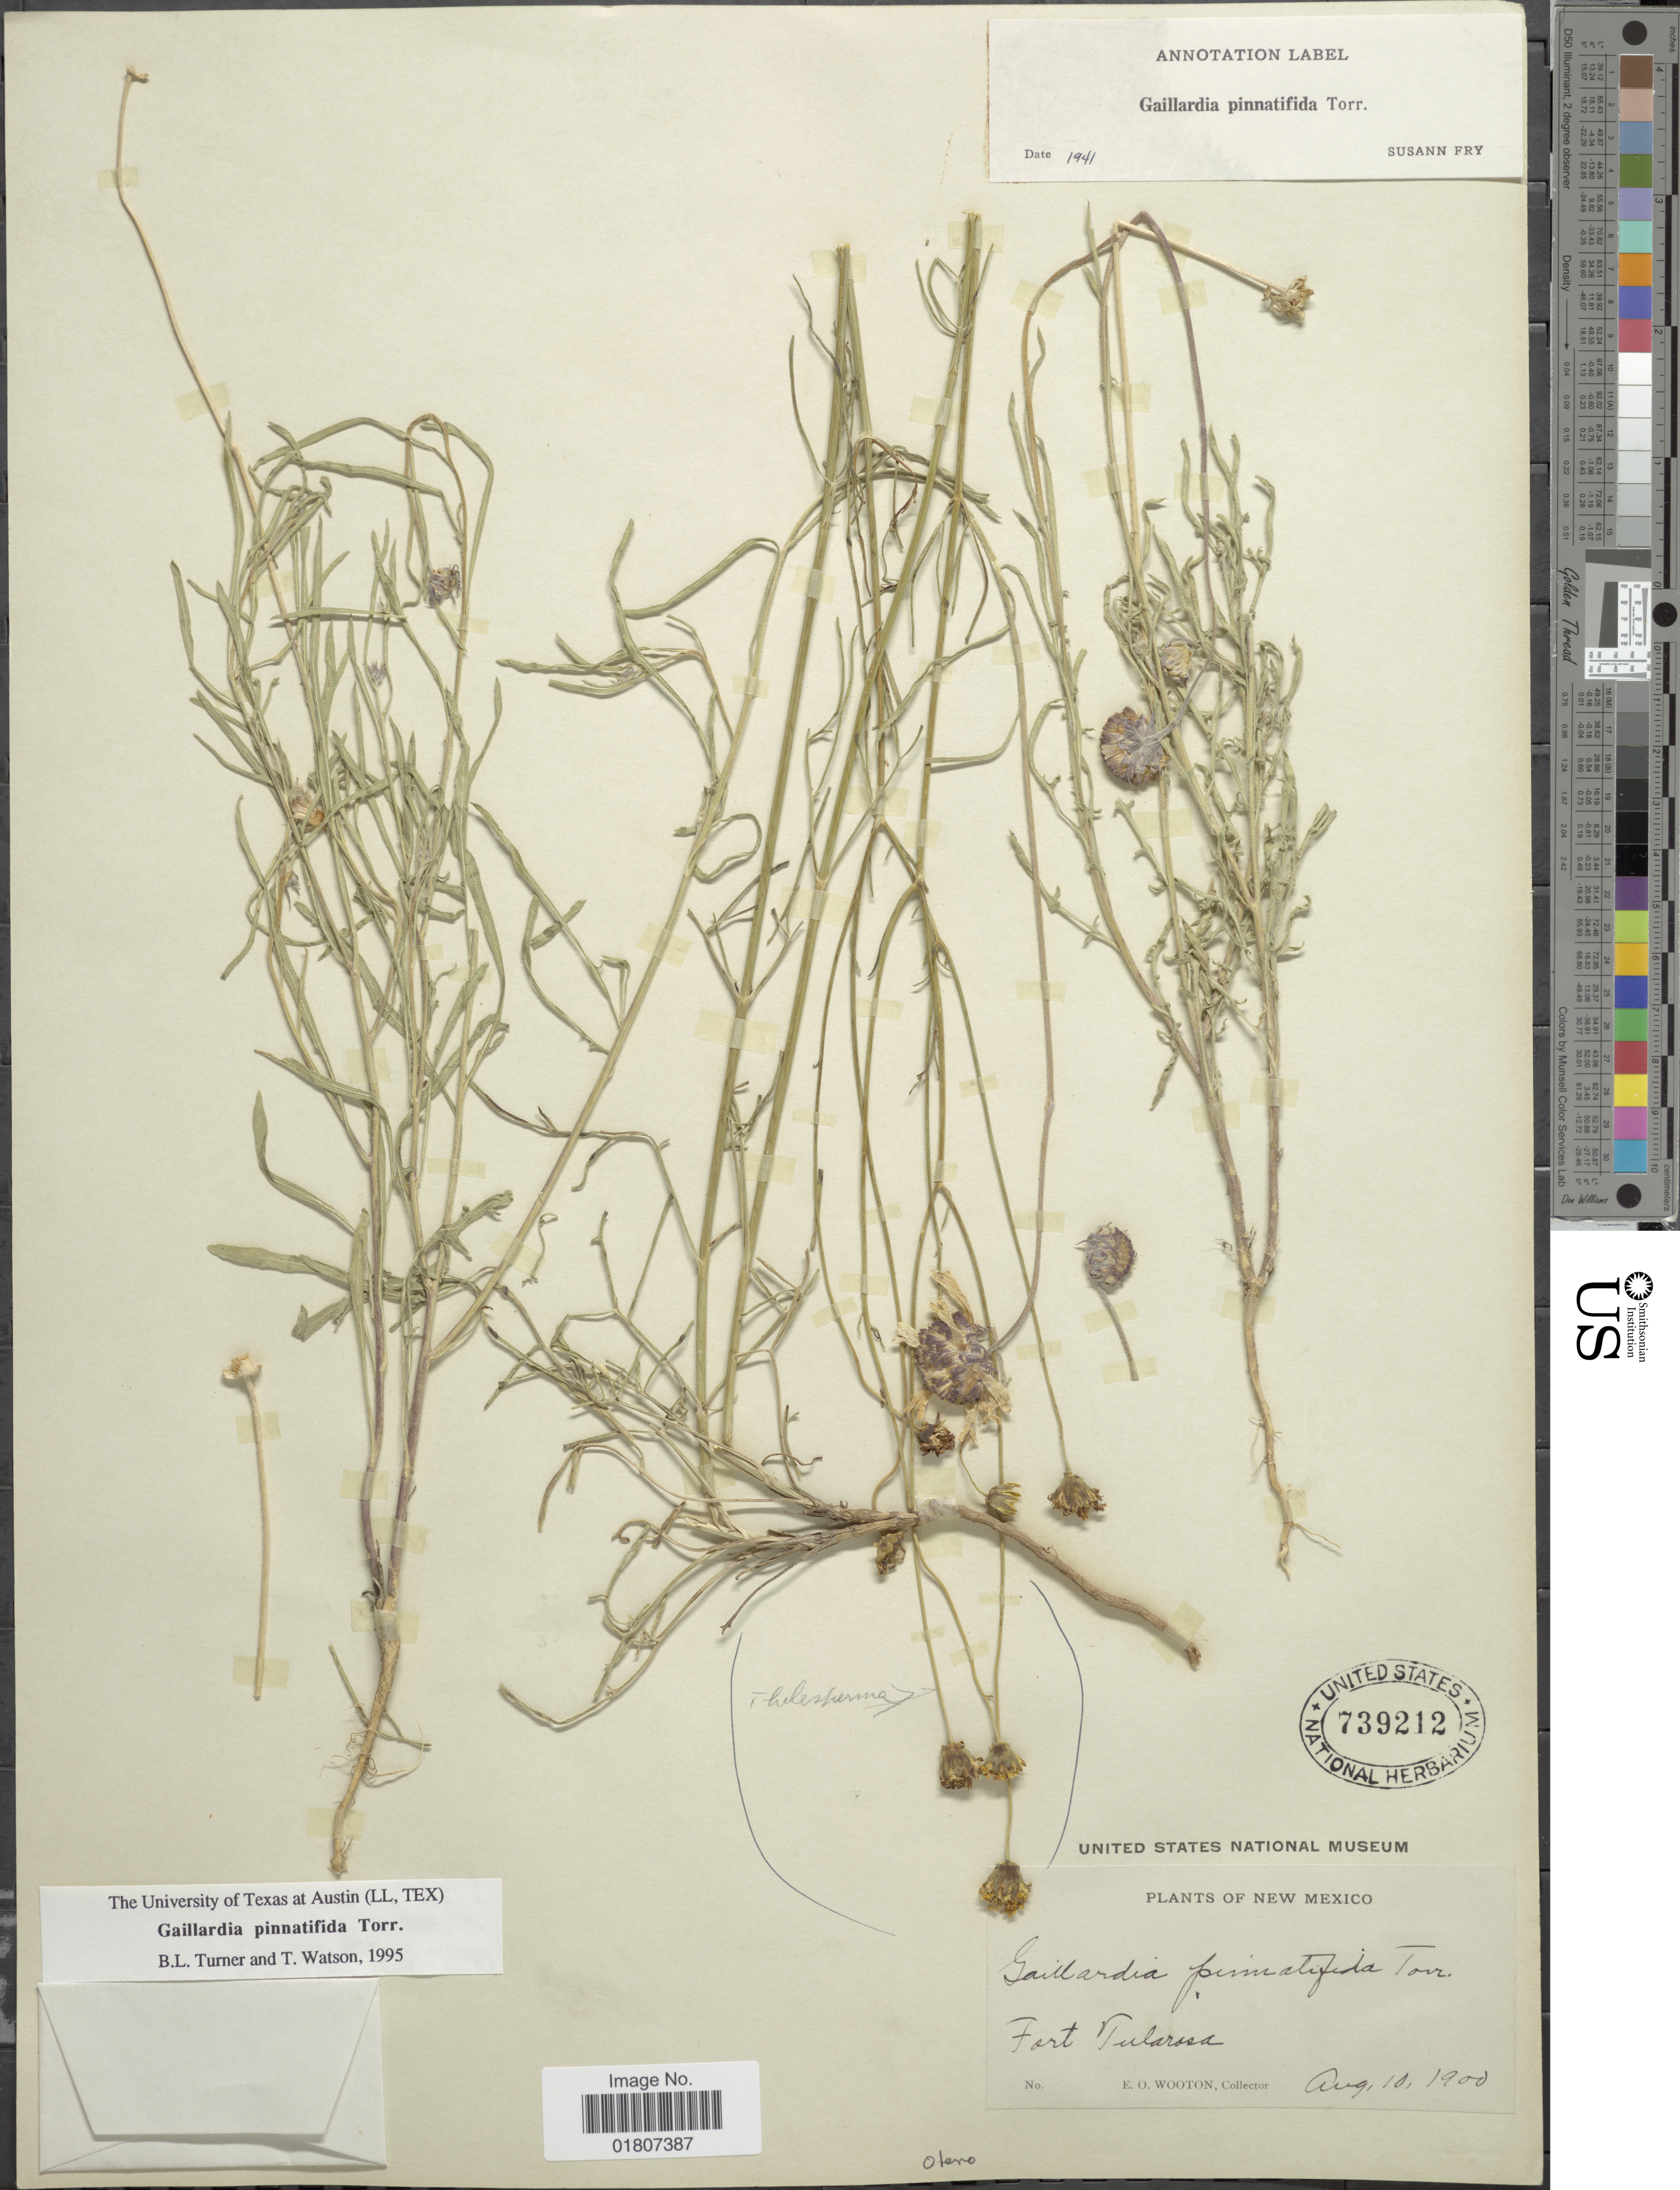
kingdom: Plantae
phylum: Tracheophyta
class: Magnoliopsida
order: Asterales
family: Asteraceae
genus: Gaillardia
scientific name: Gaillardia pinnatifida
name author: Torr.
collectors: E. O. Wooton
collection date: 1900-08-10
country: United States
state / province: New Mexico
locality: Fort Tularosa. Otero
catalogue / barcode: US 739212